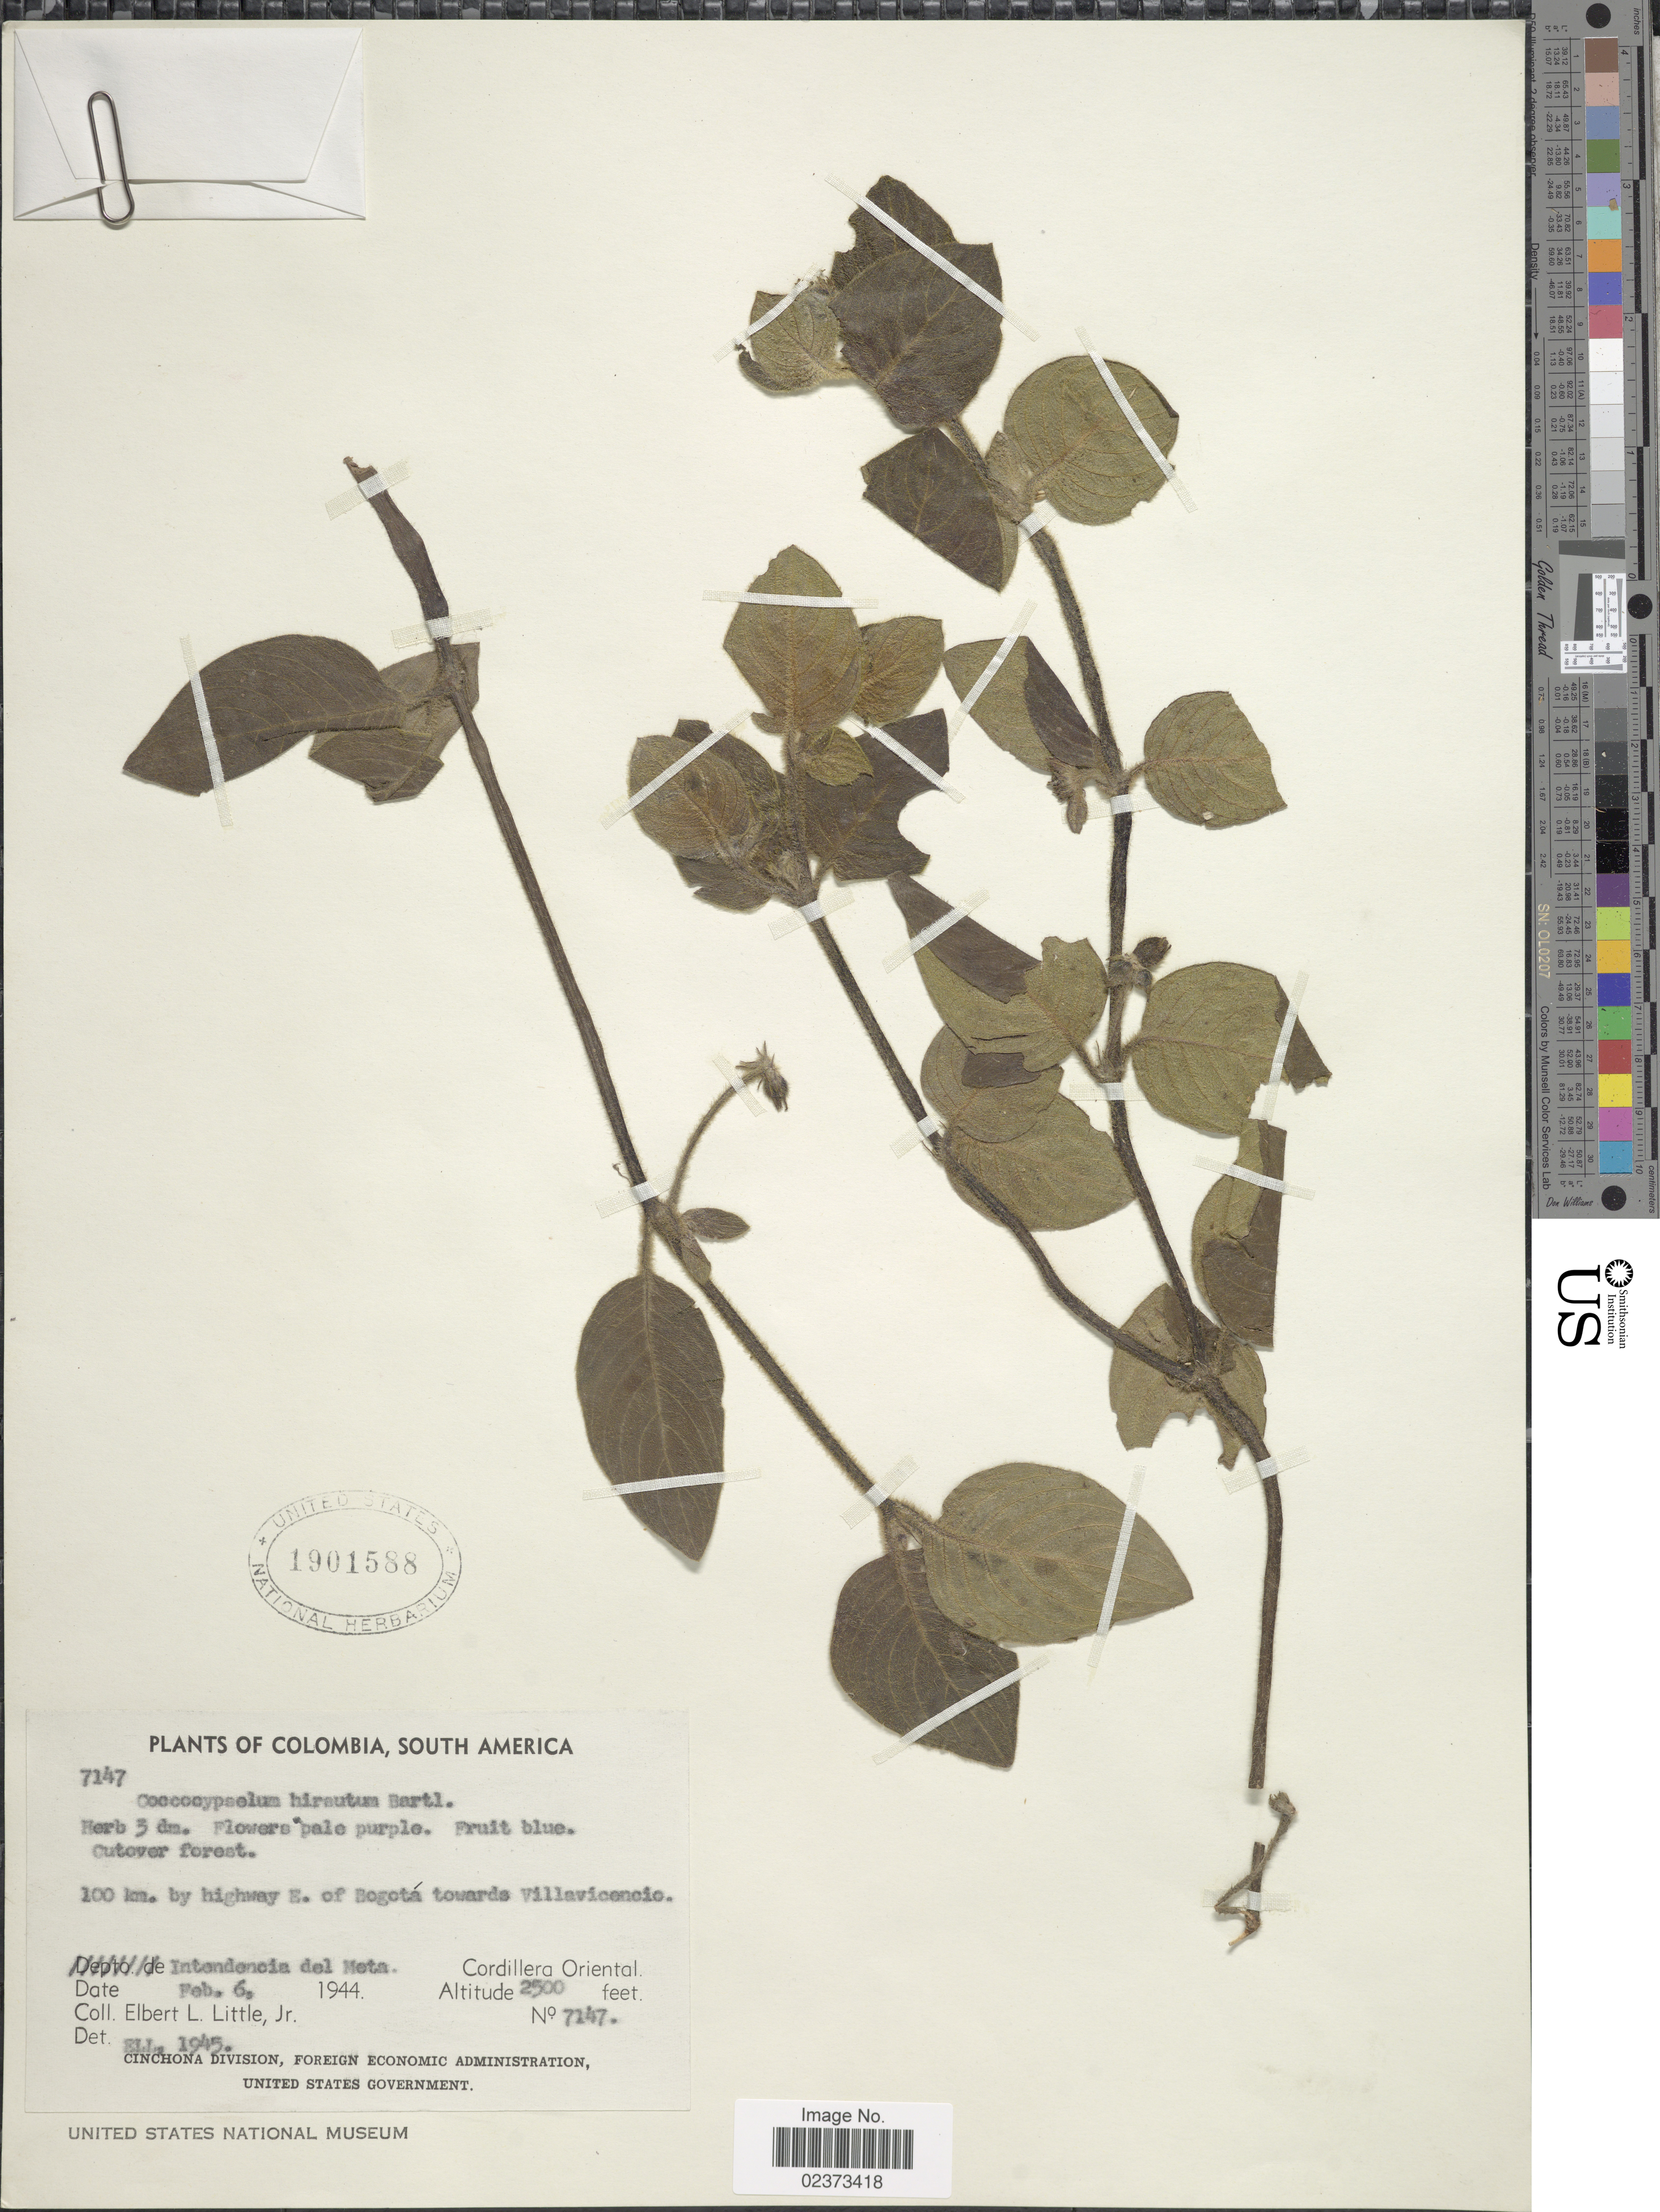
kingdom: Plantae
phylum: Tracheophyta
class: Magnoliopsida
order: Gentianales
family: Rubiaceae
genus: Coccocypselum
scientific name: Coccocypselum hirsutum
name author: Bartl. ex DC.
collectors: E. L. Little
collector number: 7147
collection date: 1944-02-06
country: Colombia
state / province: Meta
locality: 100 km. by highway E. of Bogota towards Villavicencie, Intendencia del Meta, Cordillera Oriental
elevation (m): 762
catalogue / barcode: US 1901588